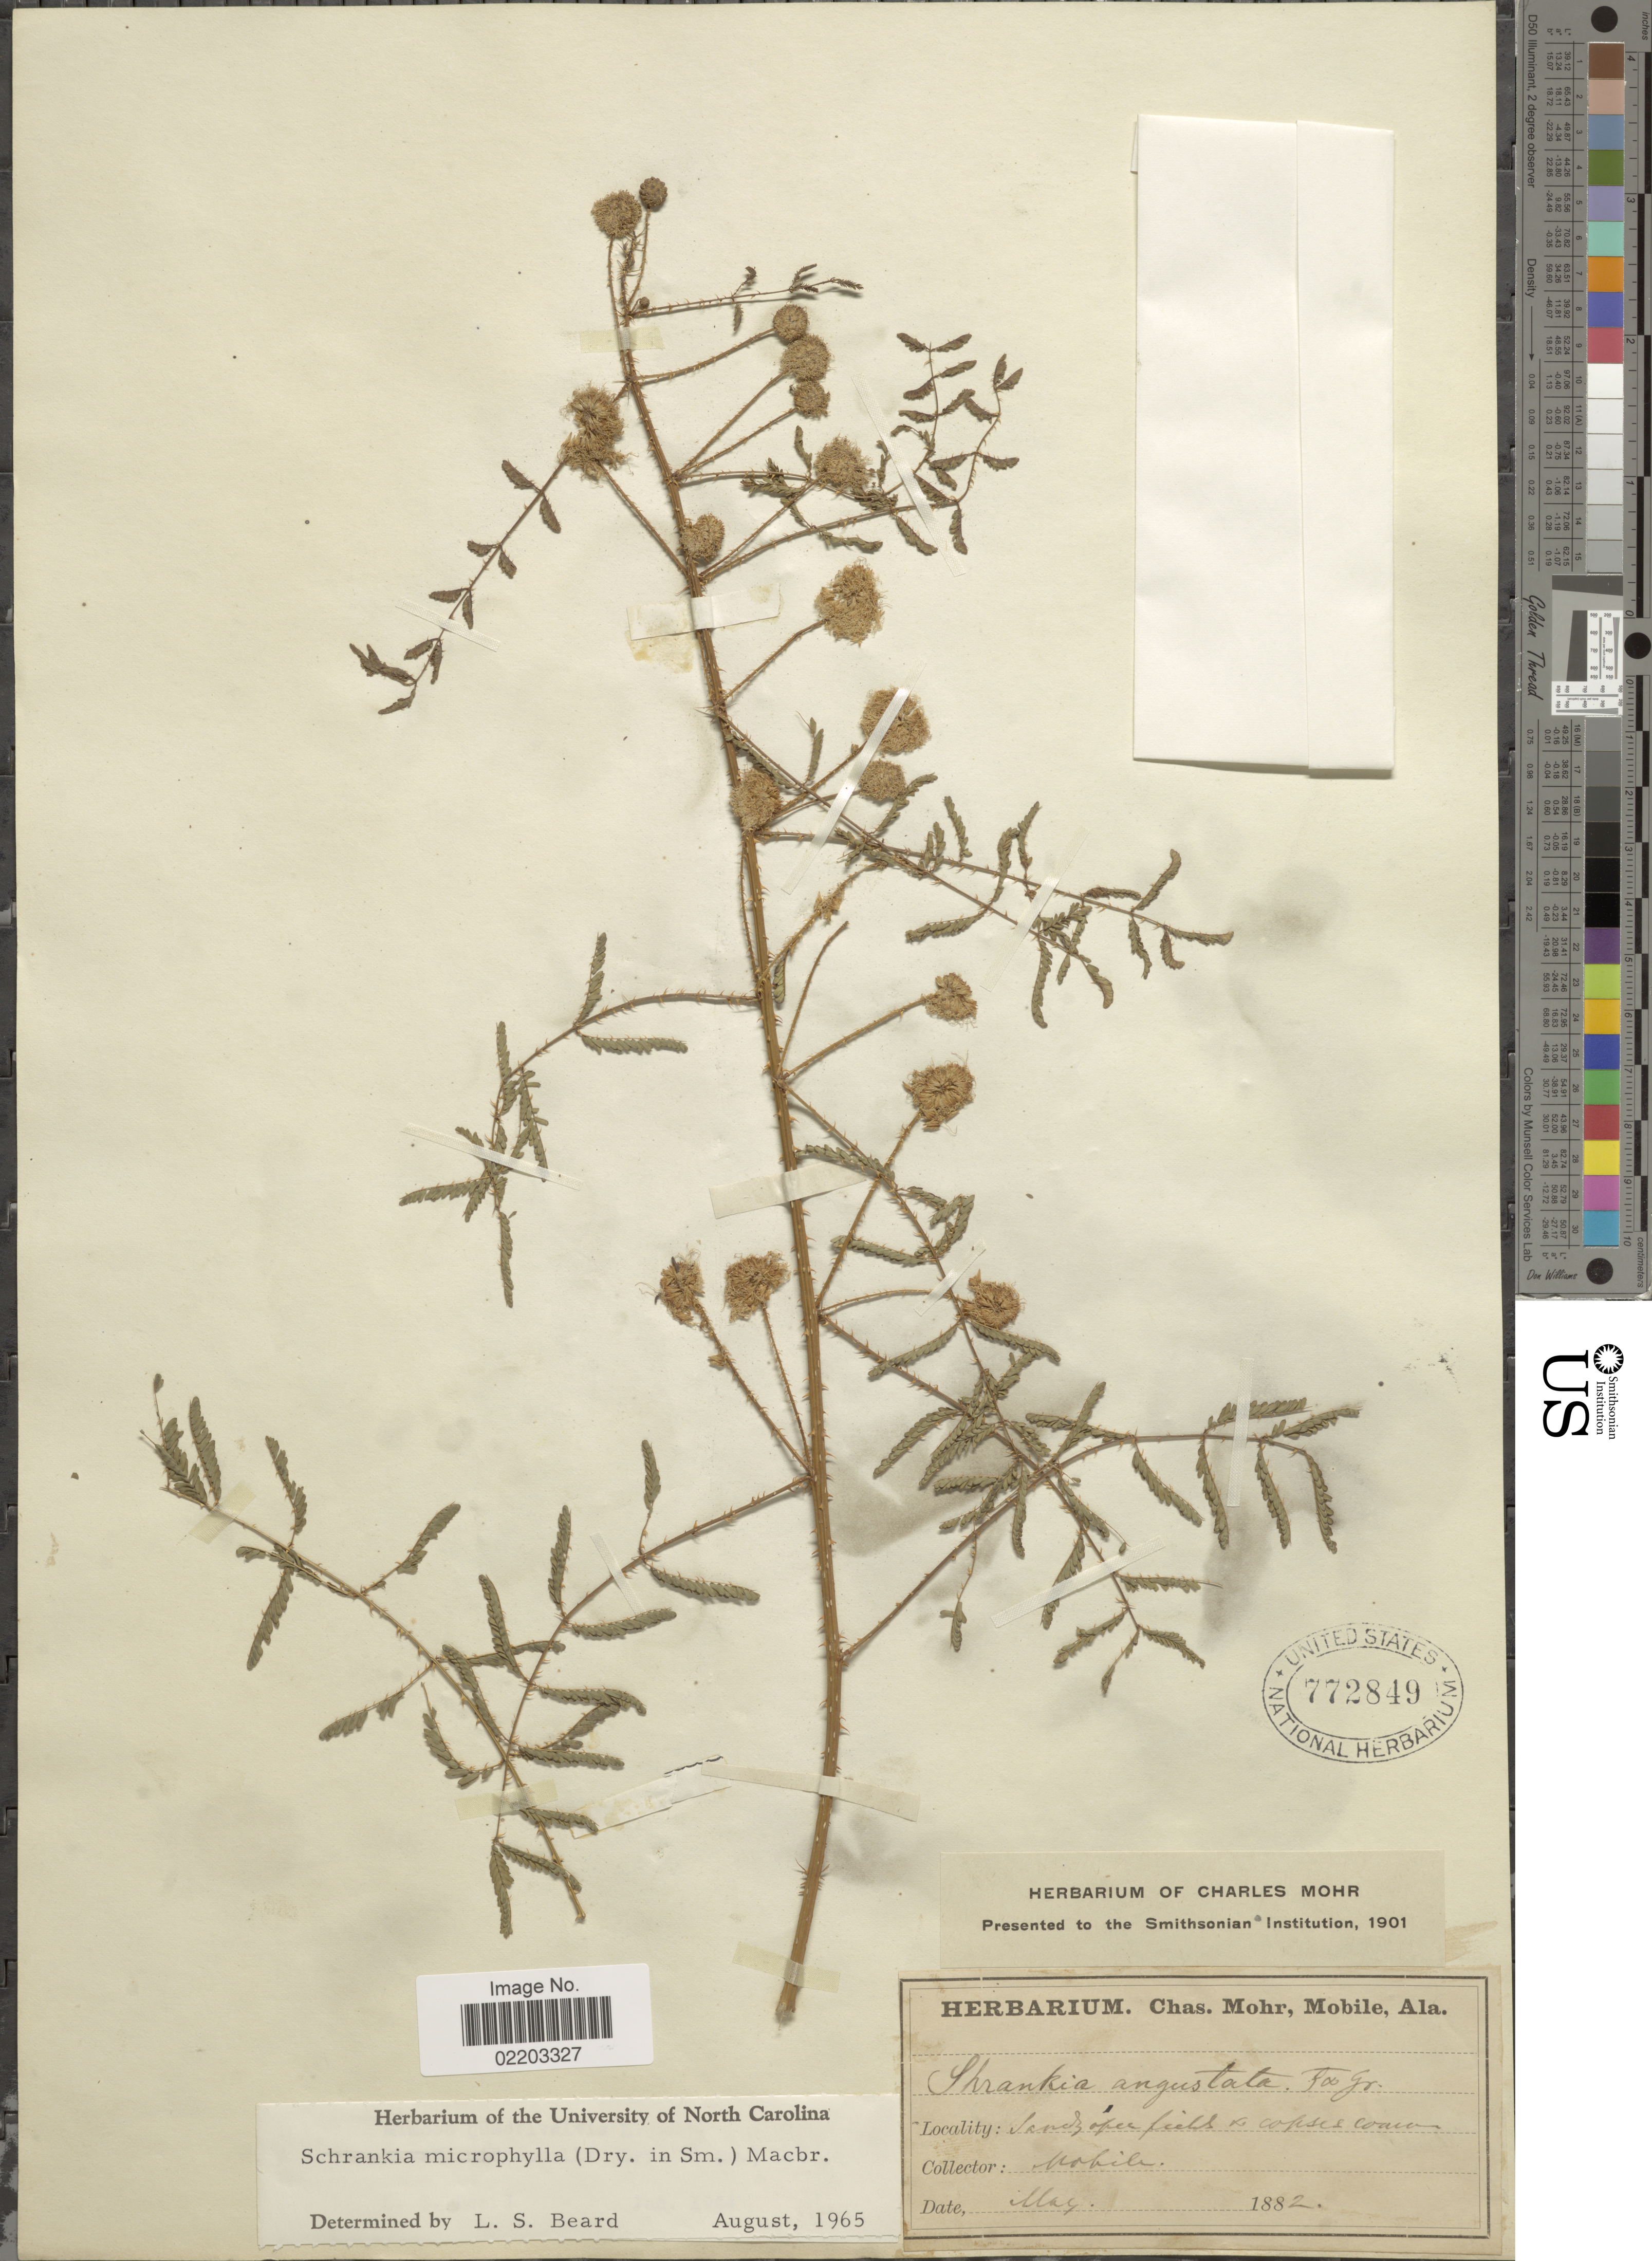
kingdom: Plantae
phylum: Tracheophyta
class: Magnoliopsida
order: Fabales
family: Fabaceae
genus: Mimosa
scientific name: Mimosa microphylla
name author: Dryand.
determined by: Strong, M. T., (US), Smithsonian Institution - National Museum of Natural History (UNITED STATES)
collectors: ex herb. C. Mohr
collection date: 1882-05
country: United States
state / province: Alabama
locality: Sandy open fields & copses common Mobile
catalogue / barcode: US 772849